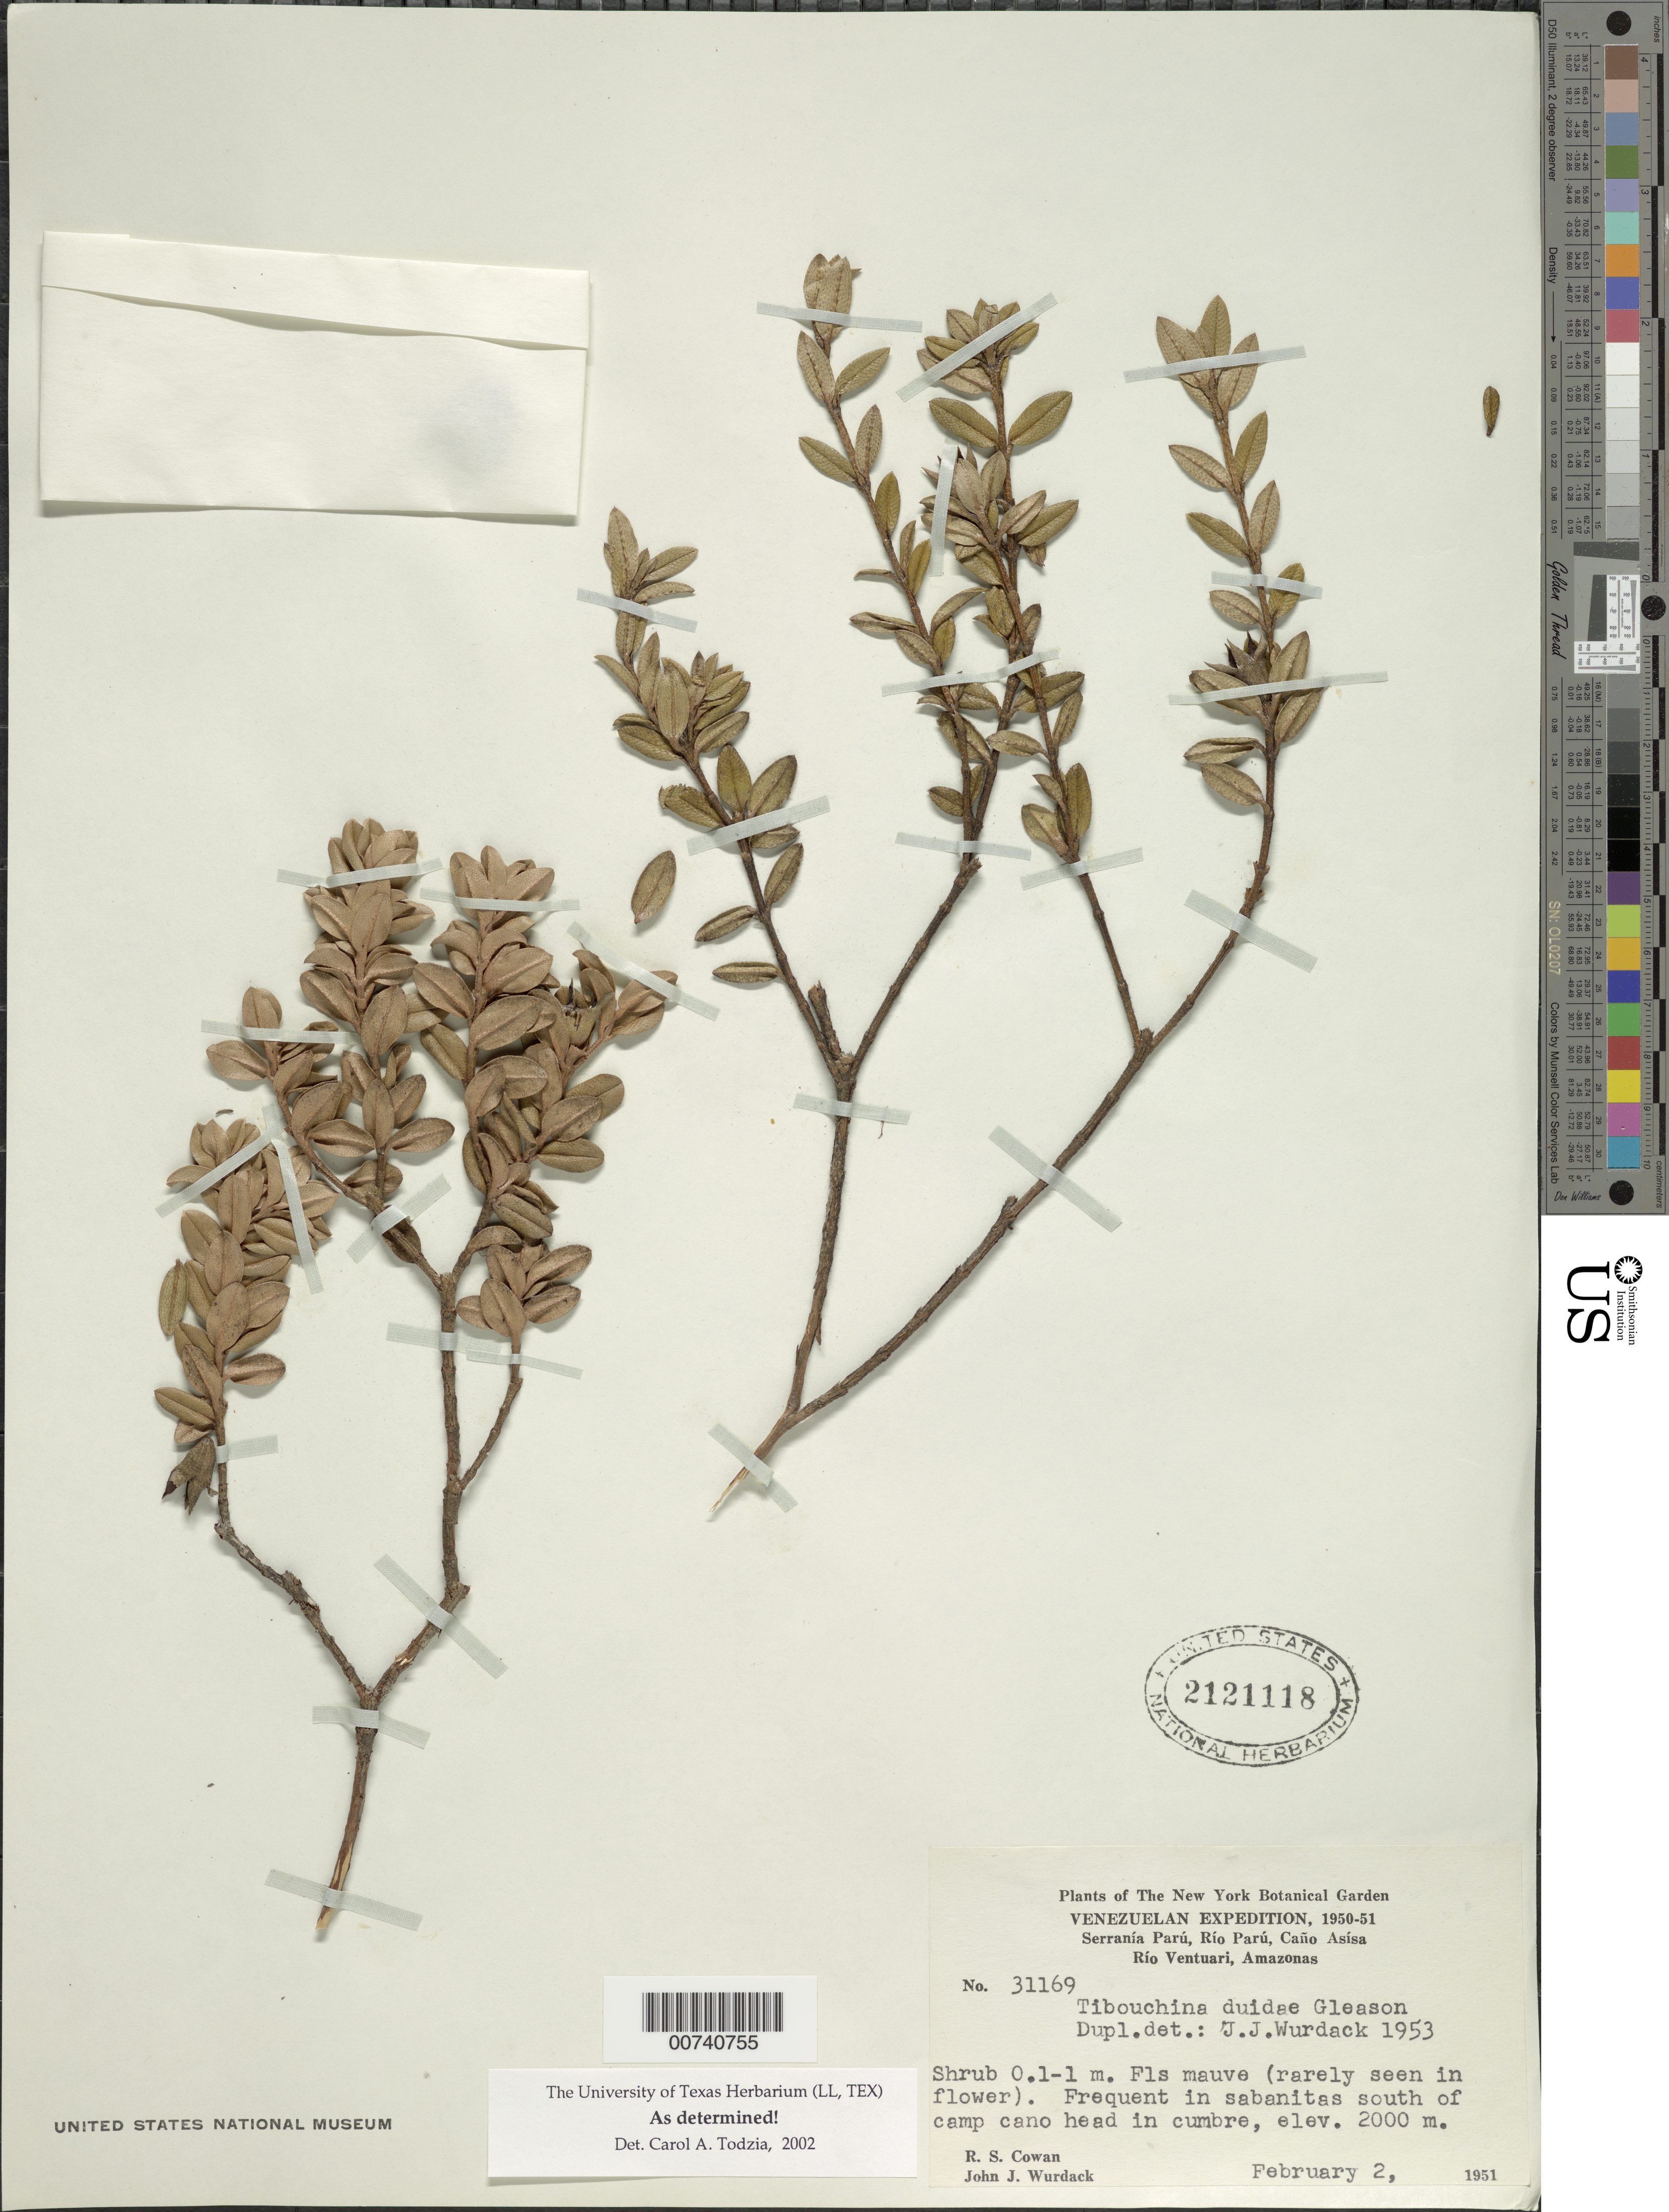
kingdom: Plantae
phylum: Tracheophyta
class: Magnoliopsida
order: Myrtales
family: Melastomataceae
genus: Tibouchina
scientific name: Tibouchina duidae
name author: Gleason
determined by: Todzia, C. A., (TEX), University of Texas Austin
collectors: R. S. Cowan & J. J. Wurdack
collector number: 31169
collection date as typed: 2-Feb-51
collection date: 1951-02-02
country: Venezuela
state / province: Amazonas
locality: Serranía Parú, along West Rim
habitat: Sabanitas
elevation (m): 2000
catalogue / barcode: US 2121118